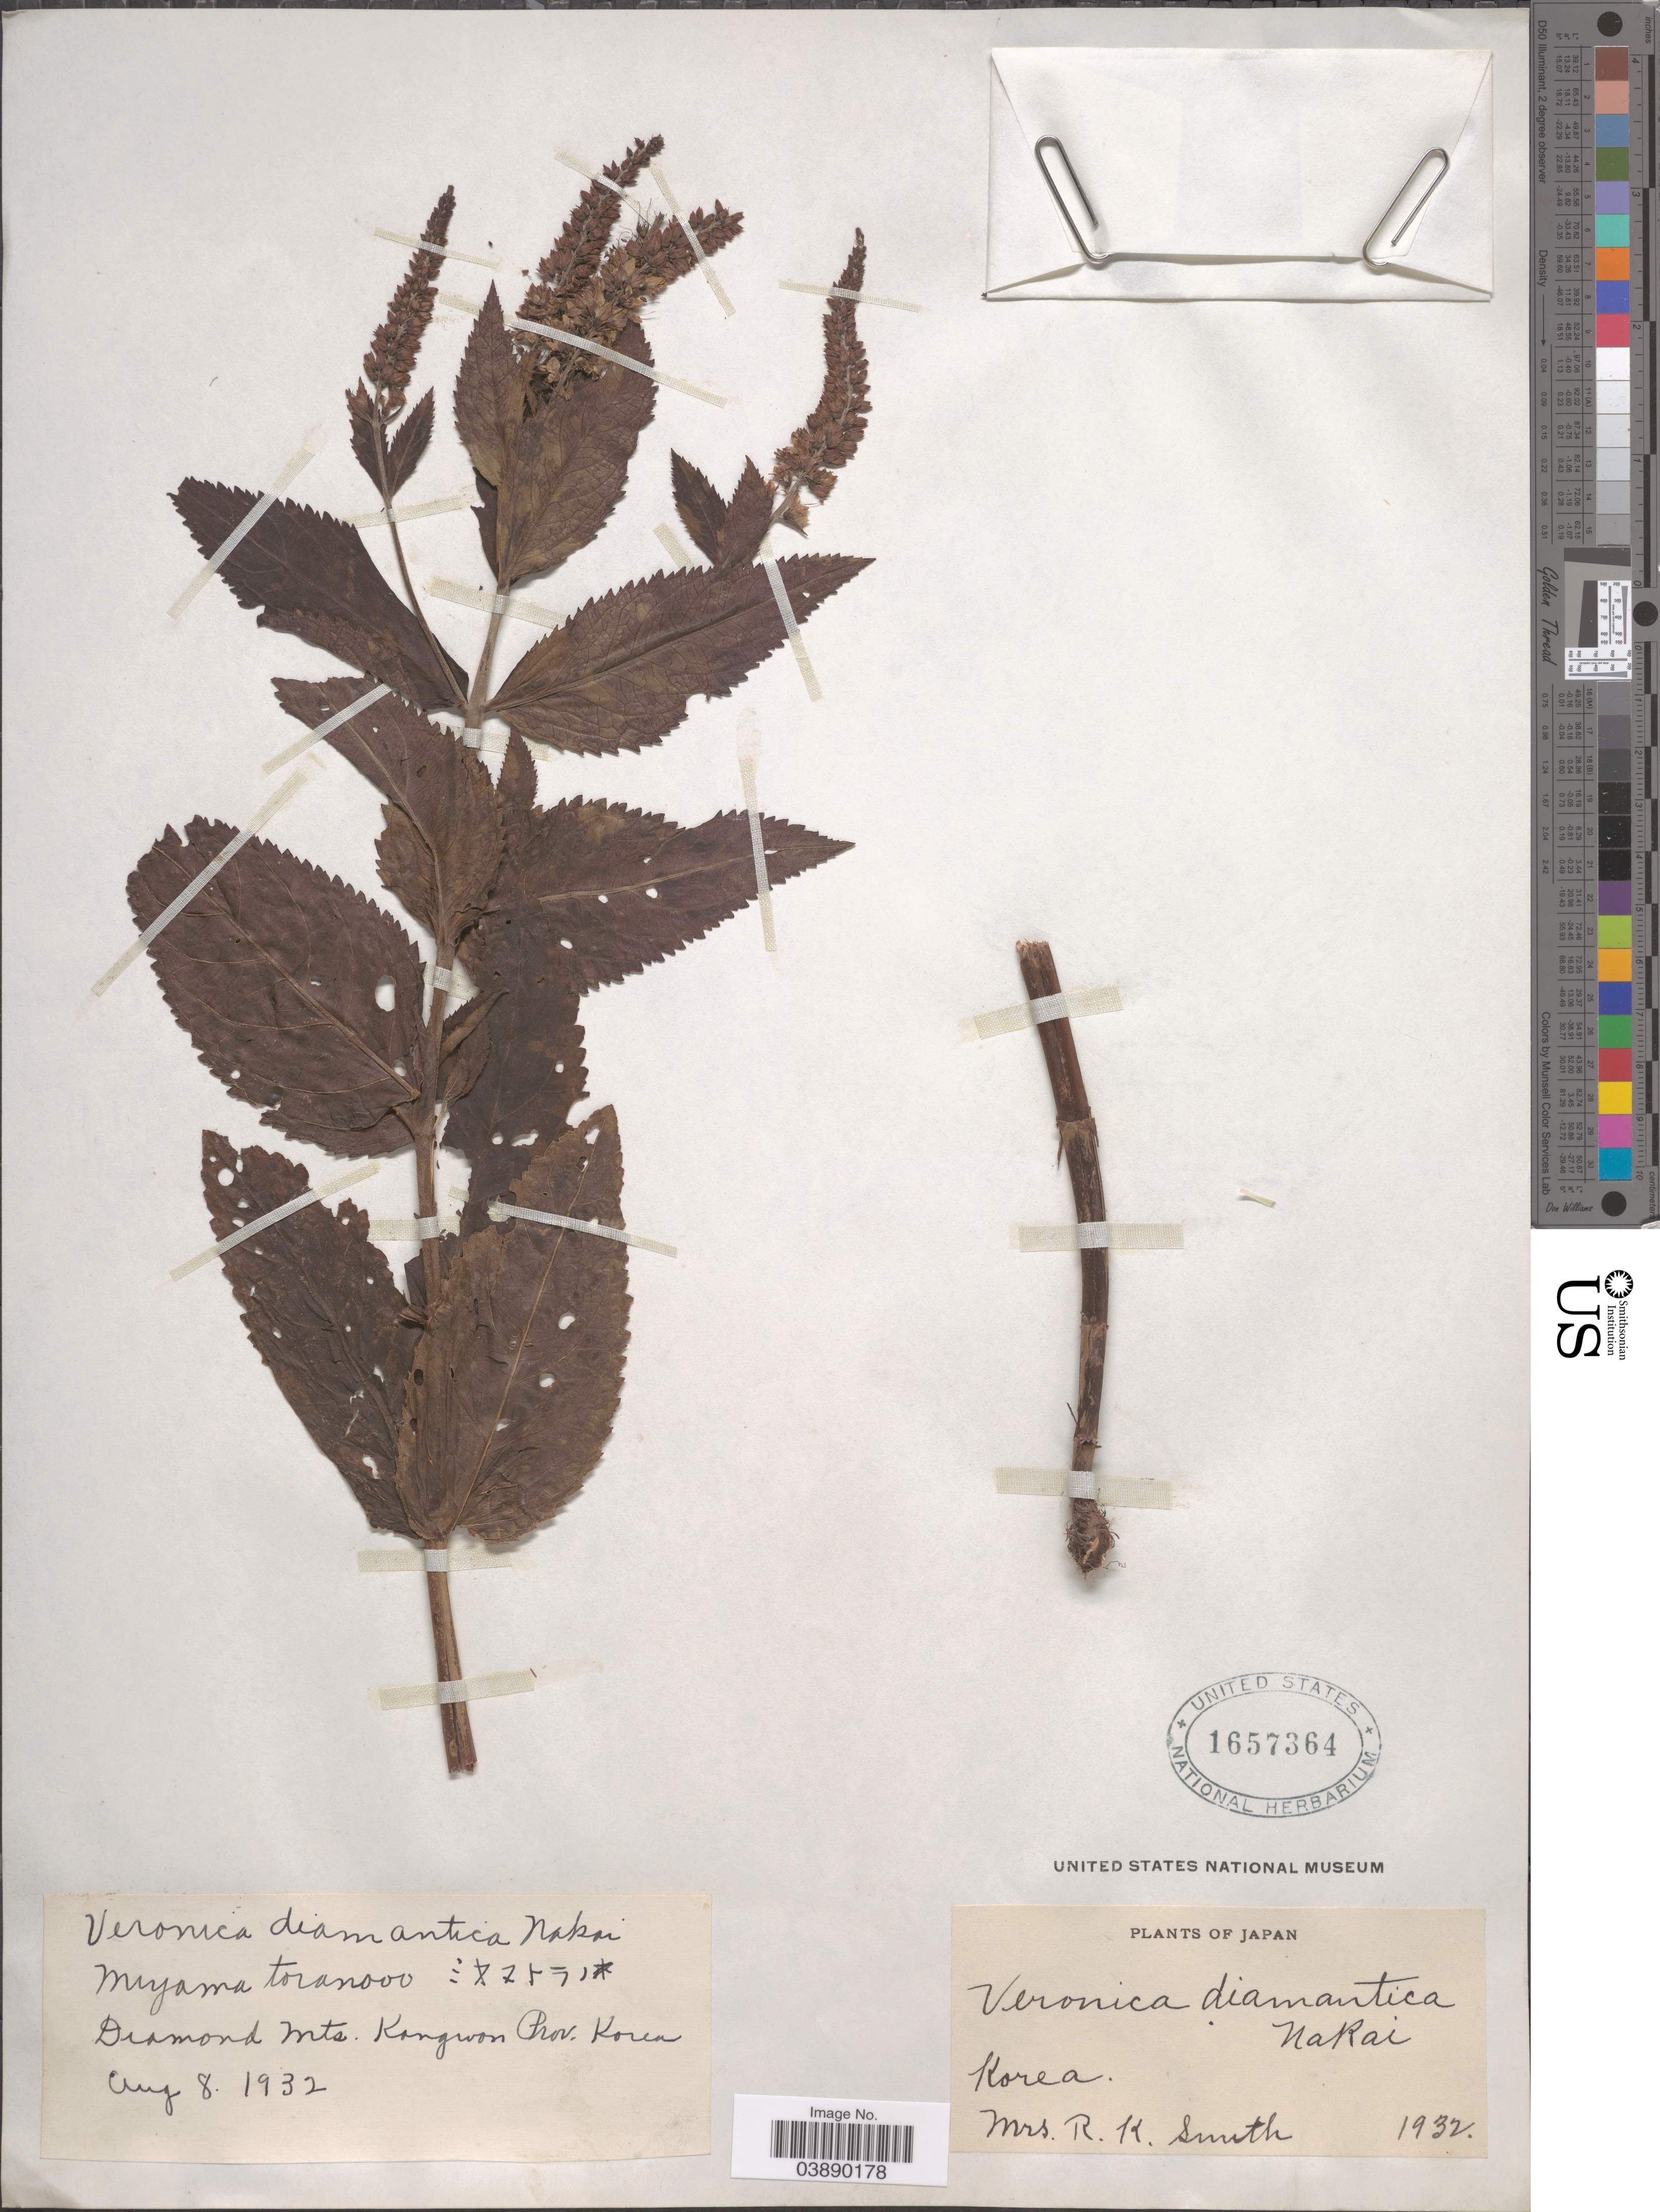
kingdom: Plantae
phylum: Tracheophyta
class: Magnoliopsida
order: Lamiales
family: Plantaginaceae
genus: Veronica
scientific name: Veronica diamantiaca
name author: Nakai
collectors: R. Smith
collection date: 1932-08-08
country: North Korea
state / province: Kangwon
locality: Diamond Mts. Kangwon Prov.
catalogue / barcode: US 1657364